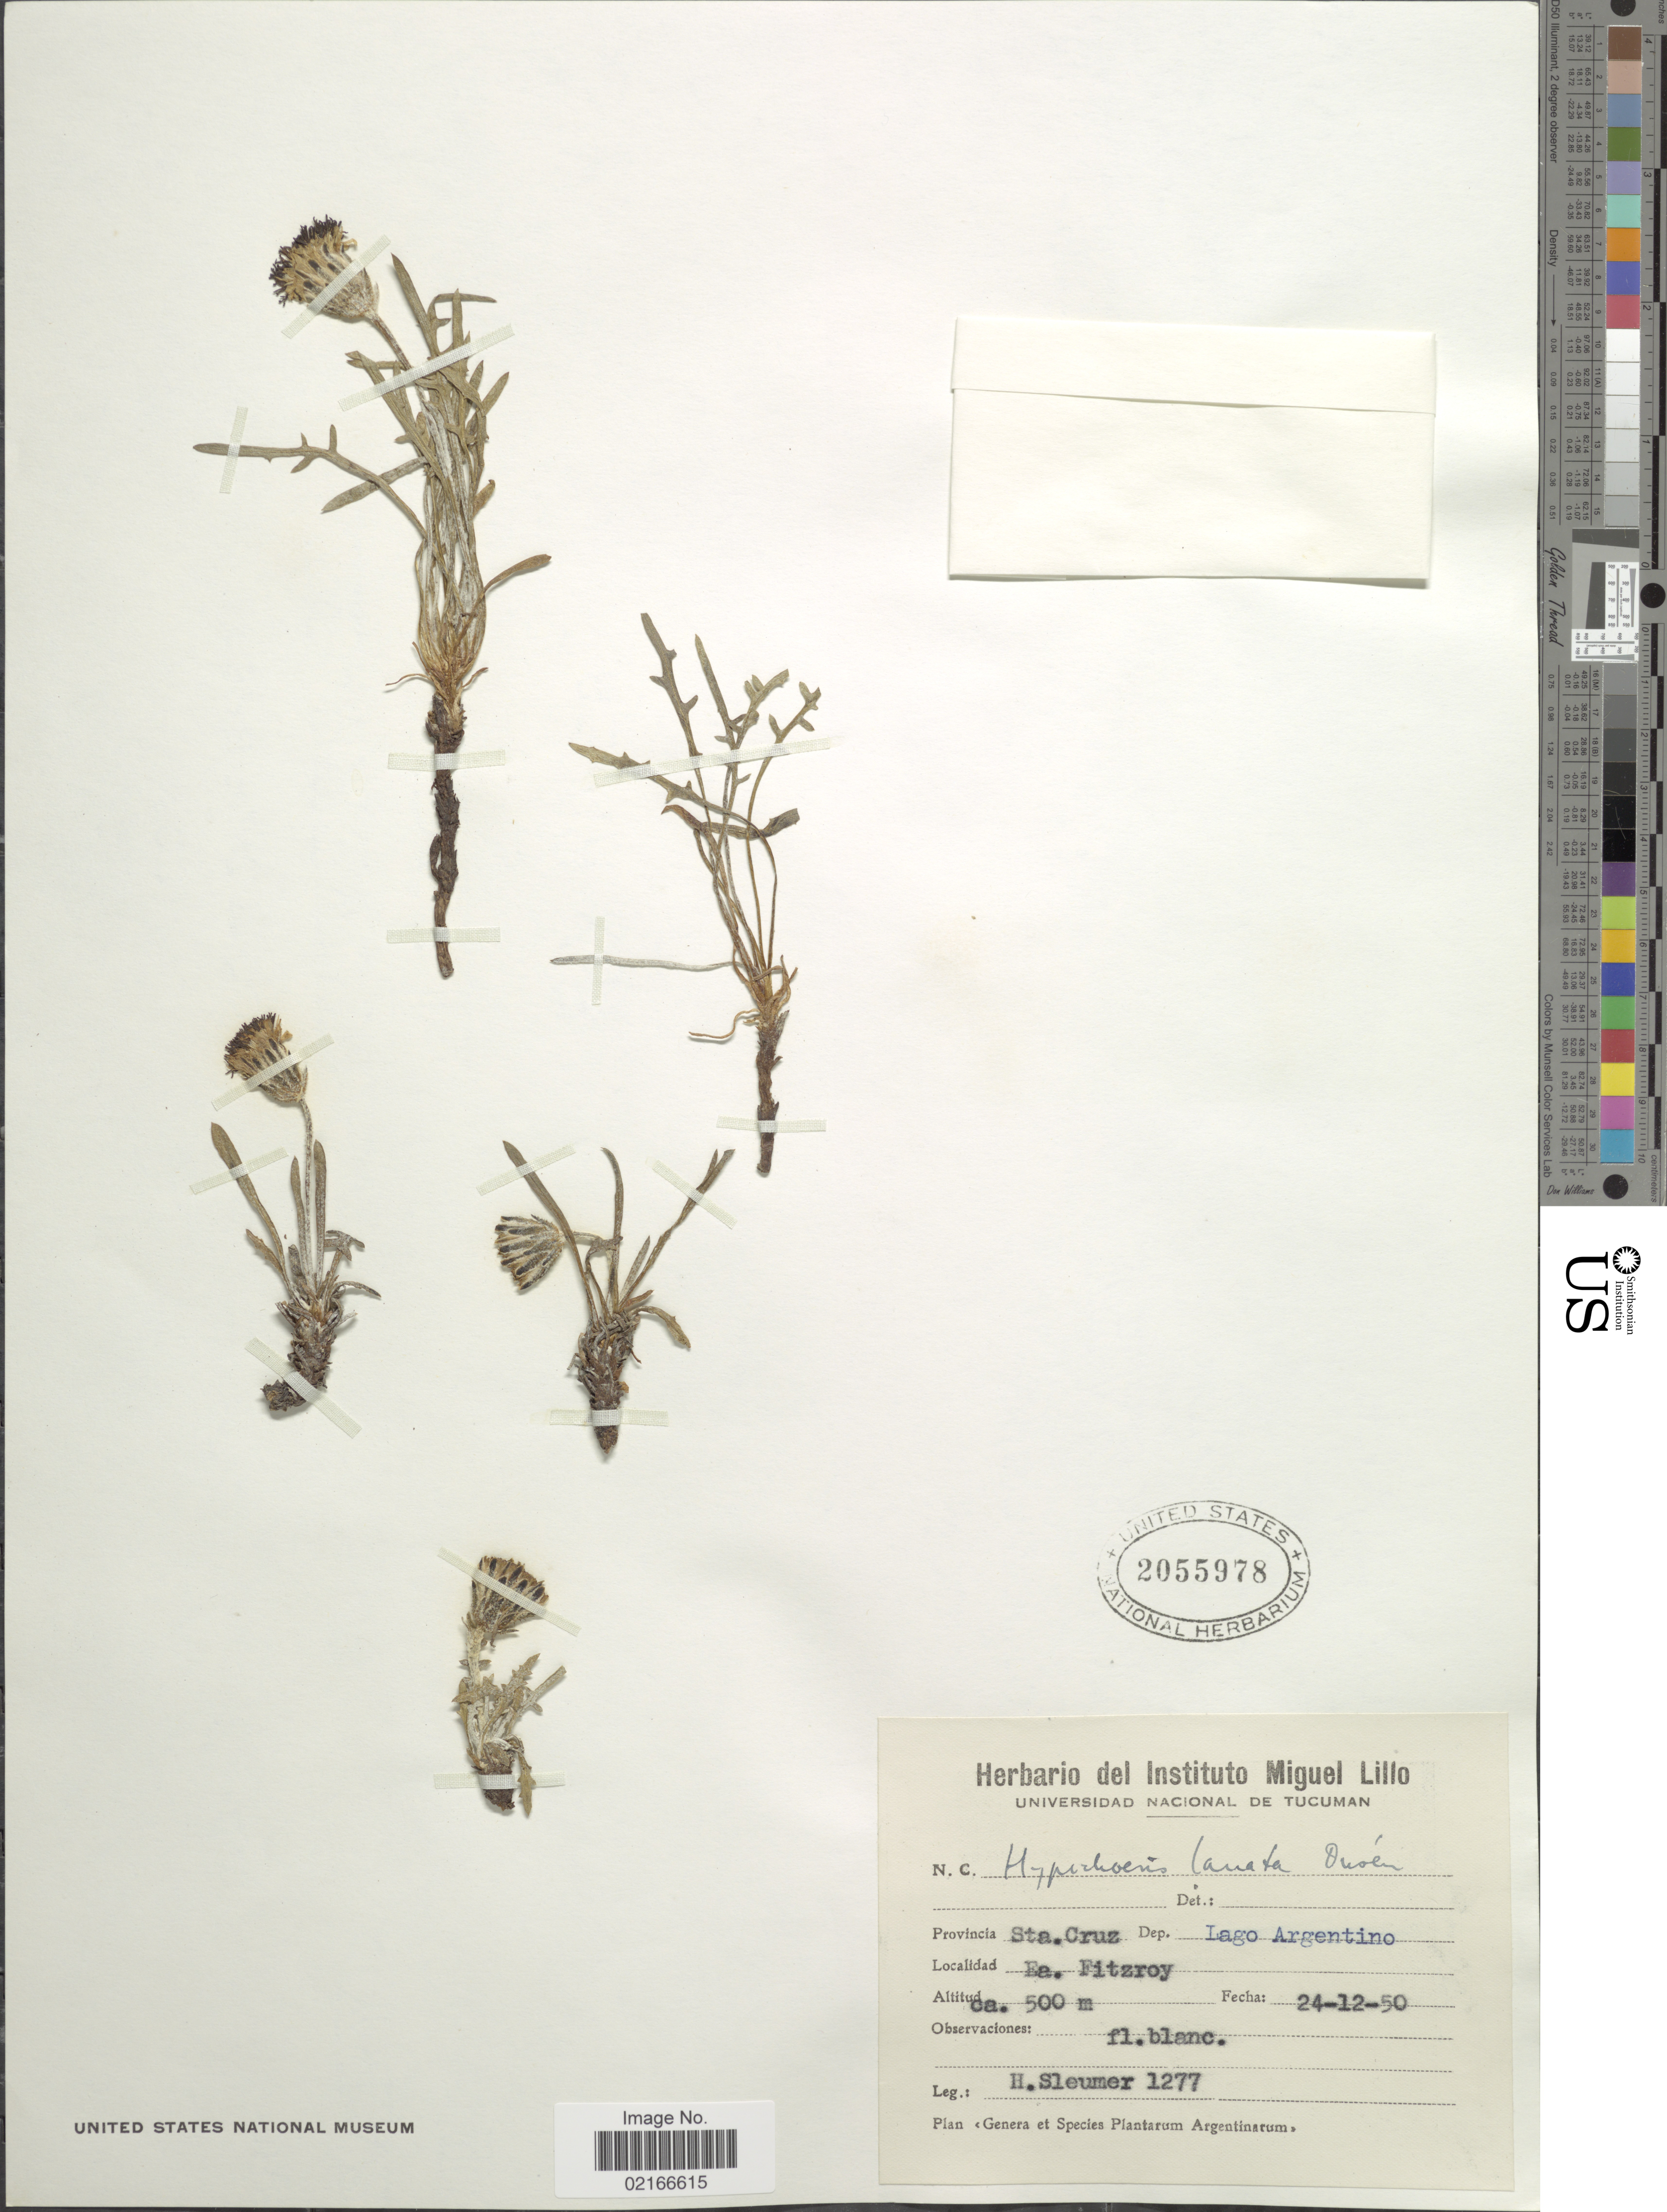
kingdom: Plantae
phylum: Tracheophyta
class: Magnoliopsida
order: Asterales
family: Asteraceae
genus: Hypochaeris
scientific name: Hypochaeris incana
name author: (Hook. & Arn.) Macloskie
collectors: H. O. Sleumer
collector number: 1277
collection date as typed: Transcribed d/m/y: 24/12/50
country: Argentina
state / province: Santa Cruz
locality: Dep. Lago Argentino. Ea. Fitzroy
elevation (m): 500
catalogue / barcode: US 2055978